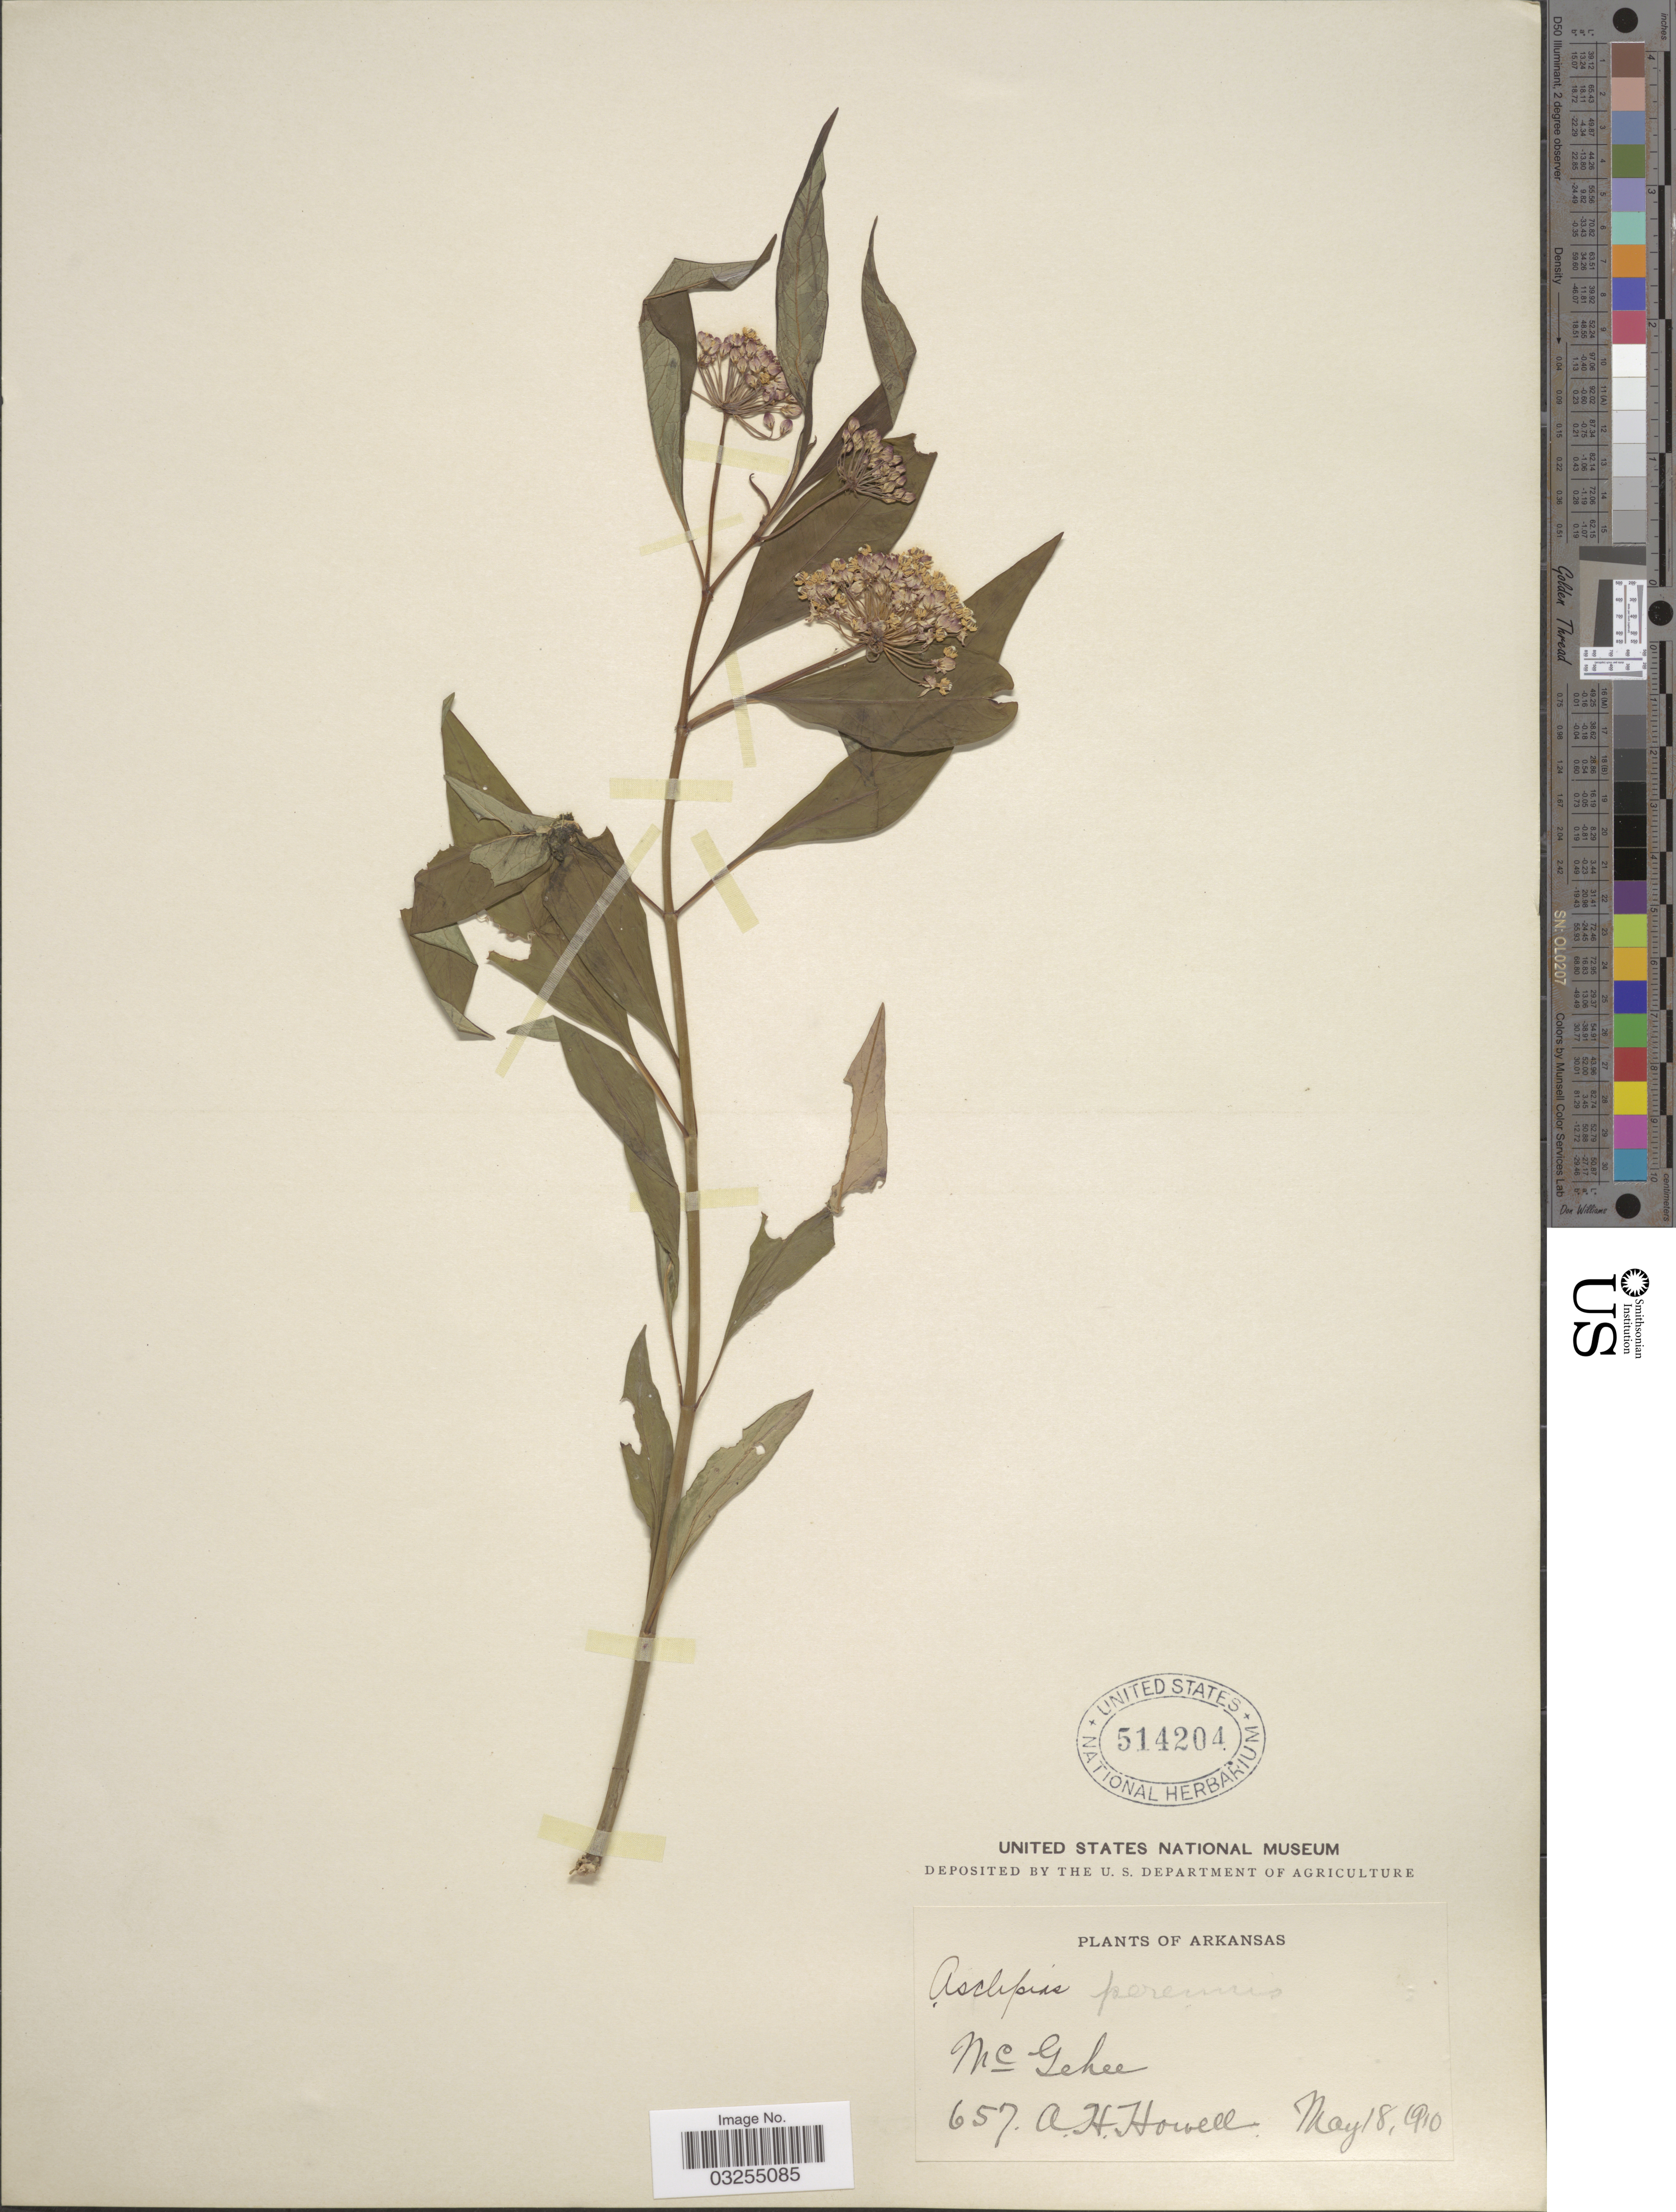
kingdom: Plantae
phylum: Tracheophyta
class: Magnoliopsida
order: Gentianales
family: Apocynaceae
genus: Asclepias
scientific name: Asclepias perennis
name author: Walter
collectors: A. Howell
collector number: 657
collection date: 1910-05-18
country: United States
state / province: Arkansas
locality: McGehee.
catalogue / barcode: US 514204